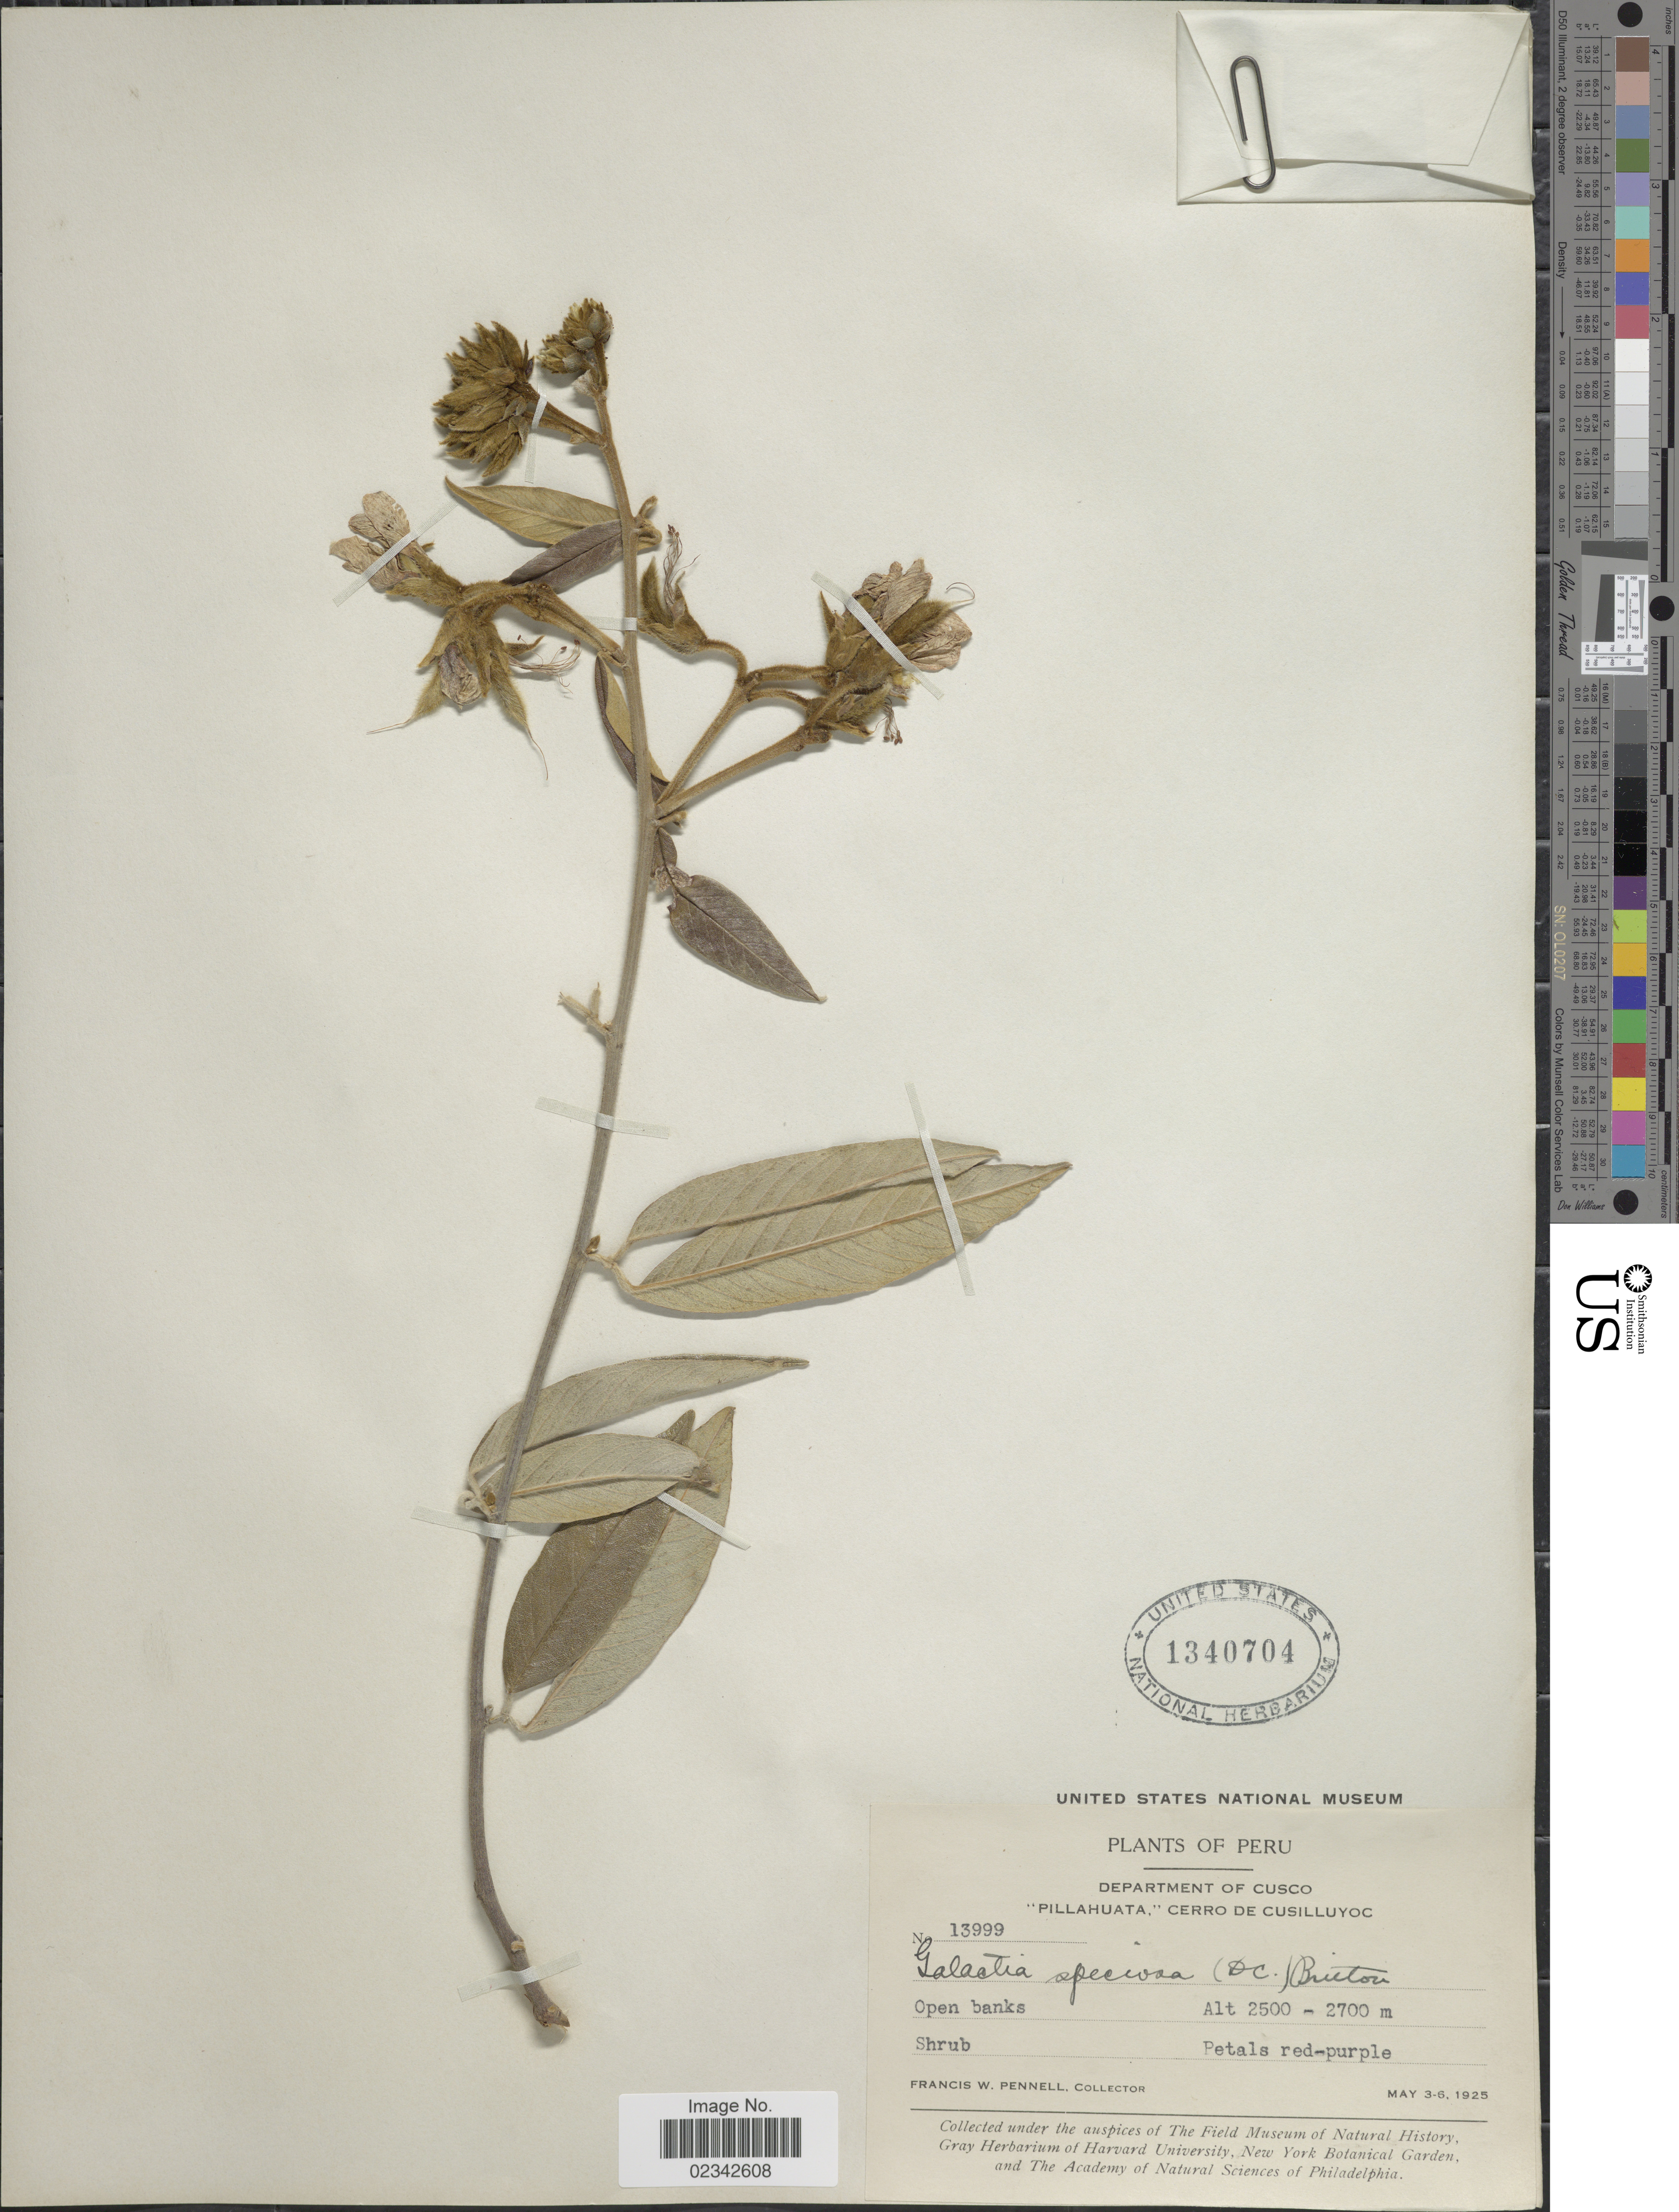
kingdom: Plantae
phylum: Tracheophyta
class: Magnoliopsida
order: Fabales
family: Fabaceae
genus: Collaea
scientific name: Collaea speciosa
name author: (Loisel.) DC.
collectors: F. W. Pennell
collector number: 13999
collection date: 1925-05-03/1925-05-06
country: Peru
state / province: Cusco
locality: Pillahuata, Cerro de Cusilluyoc, open banks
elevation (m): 2500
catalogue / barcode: US 1340704